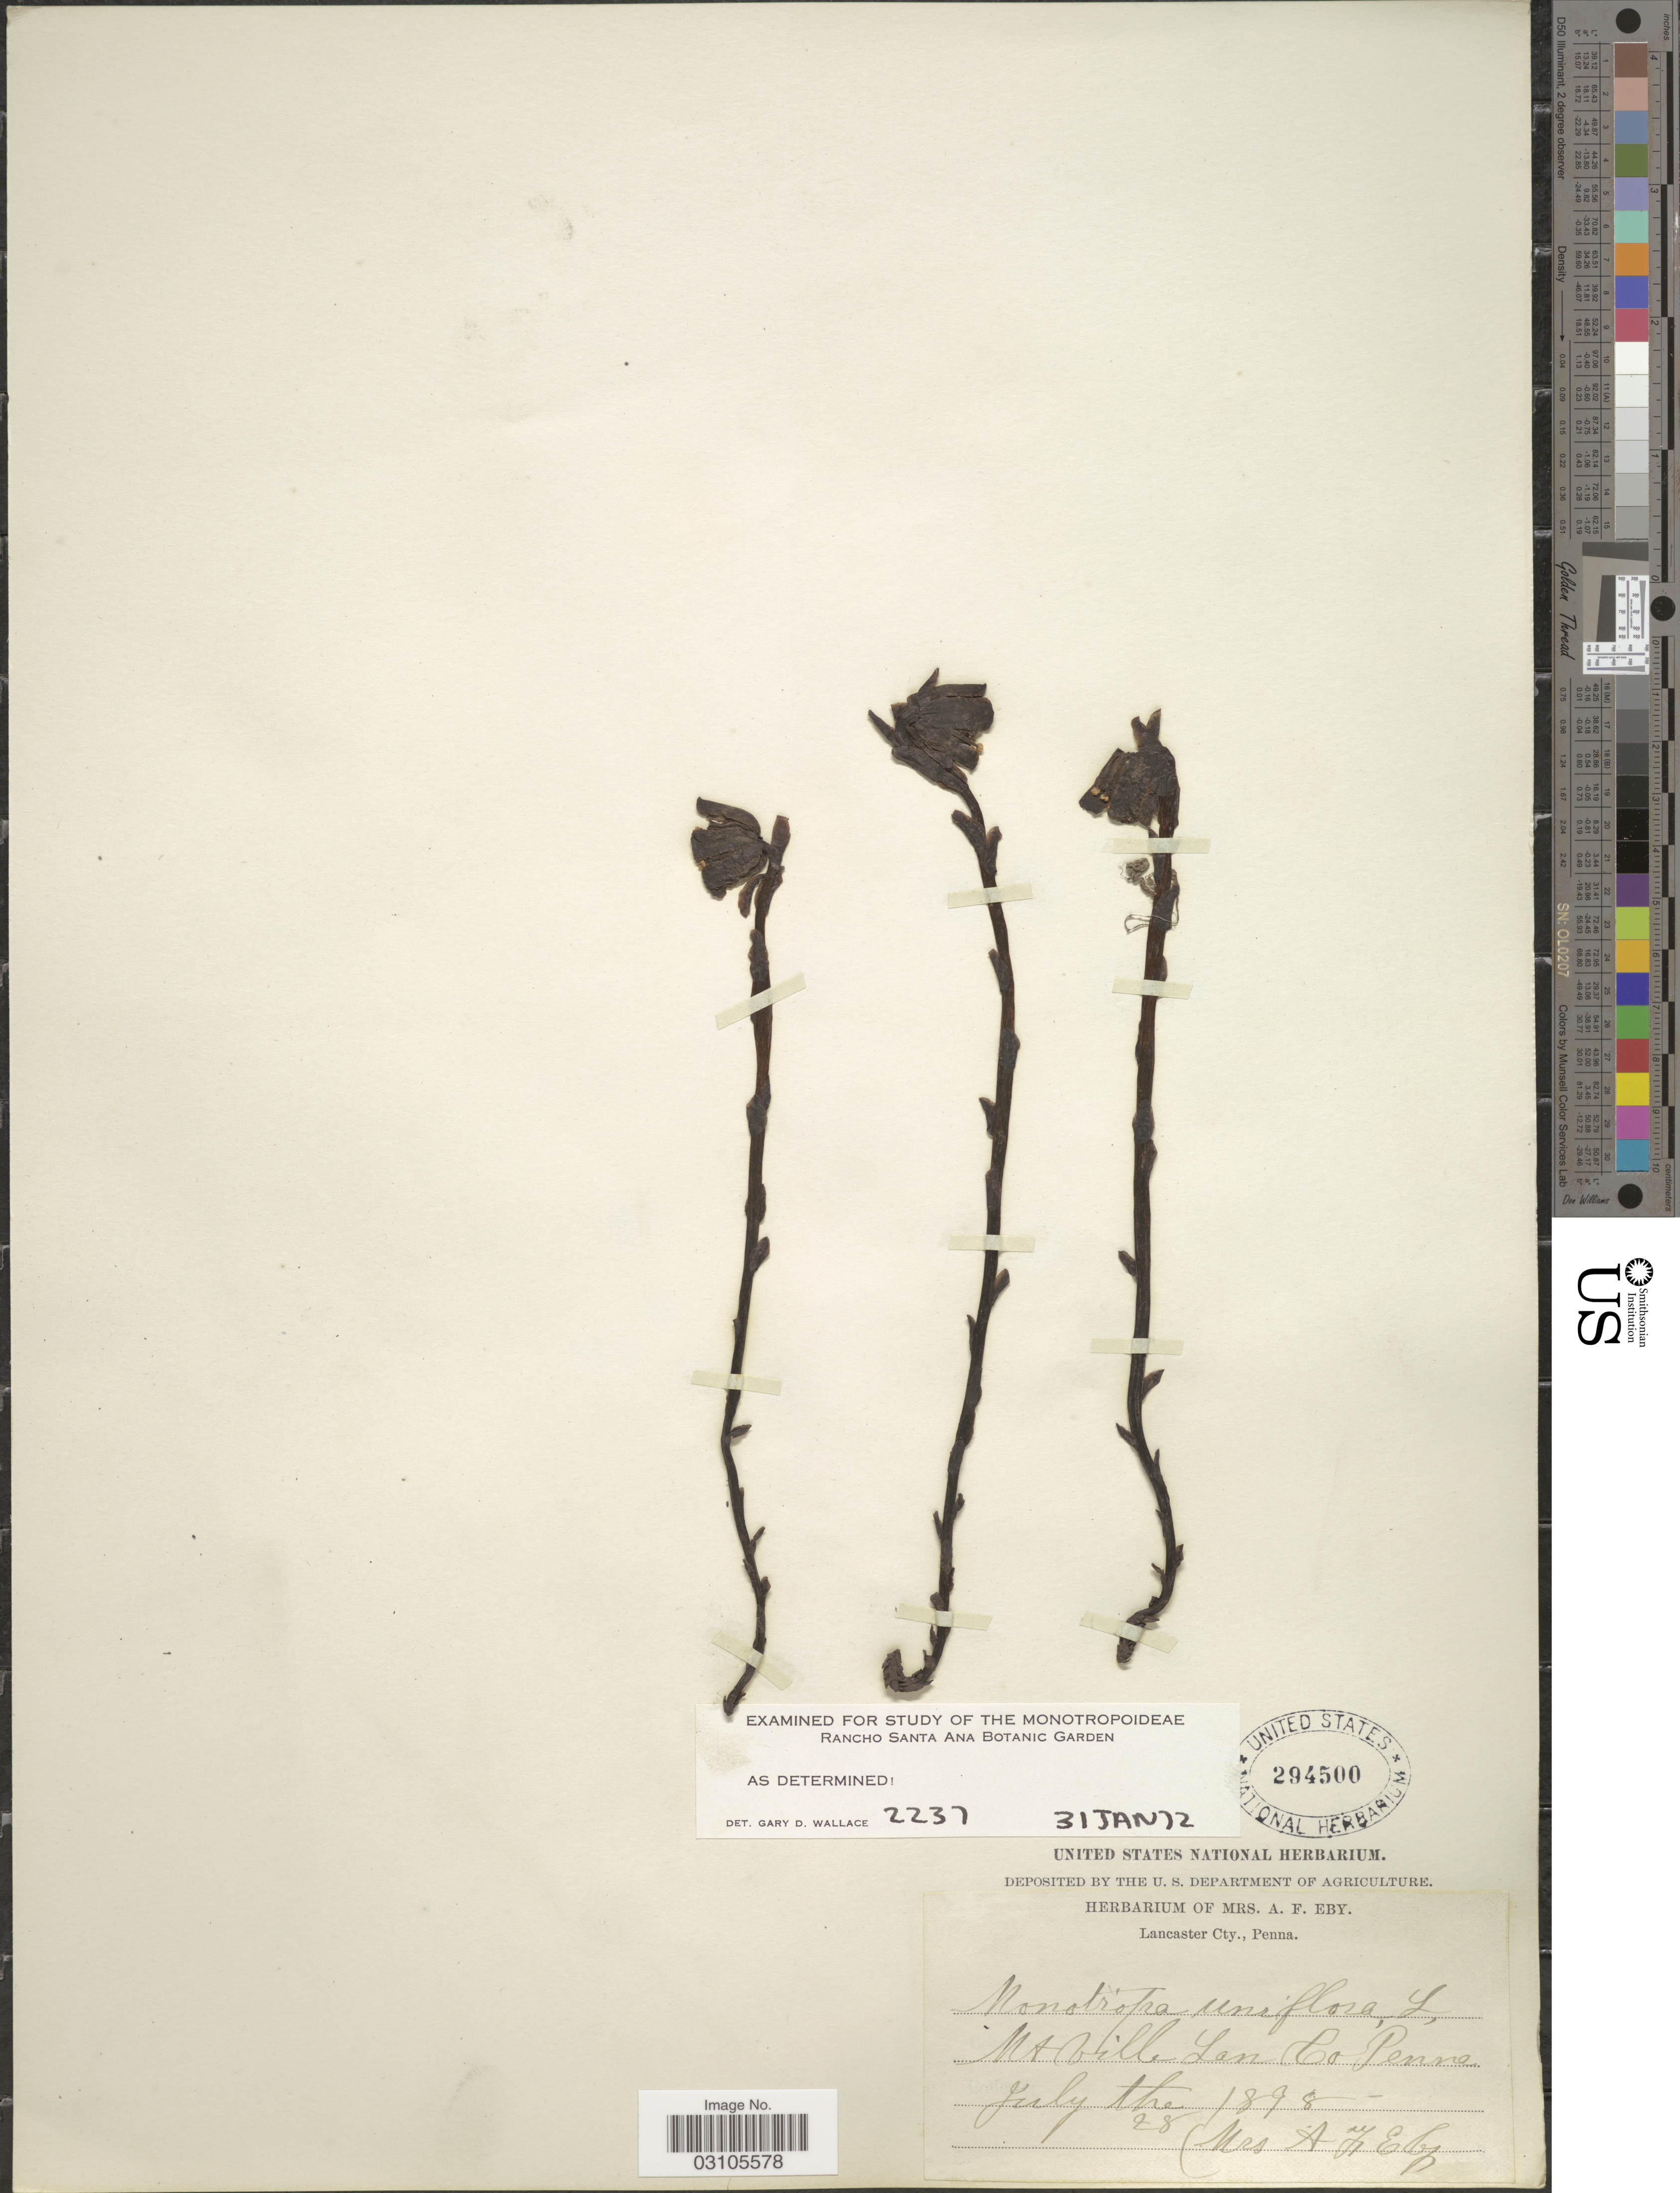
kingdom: Plantae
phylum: Tracheophyta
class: Magnoliopsida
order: Ericales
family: Ericaceae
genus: Monotropa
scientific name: Monotropa uniflora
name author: L.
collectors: Mrs. A. F. Eby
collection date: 1898-07-28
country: United States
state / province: Pennsylvania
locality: Mt Ville Lan Co.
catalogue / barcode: US 294500